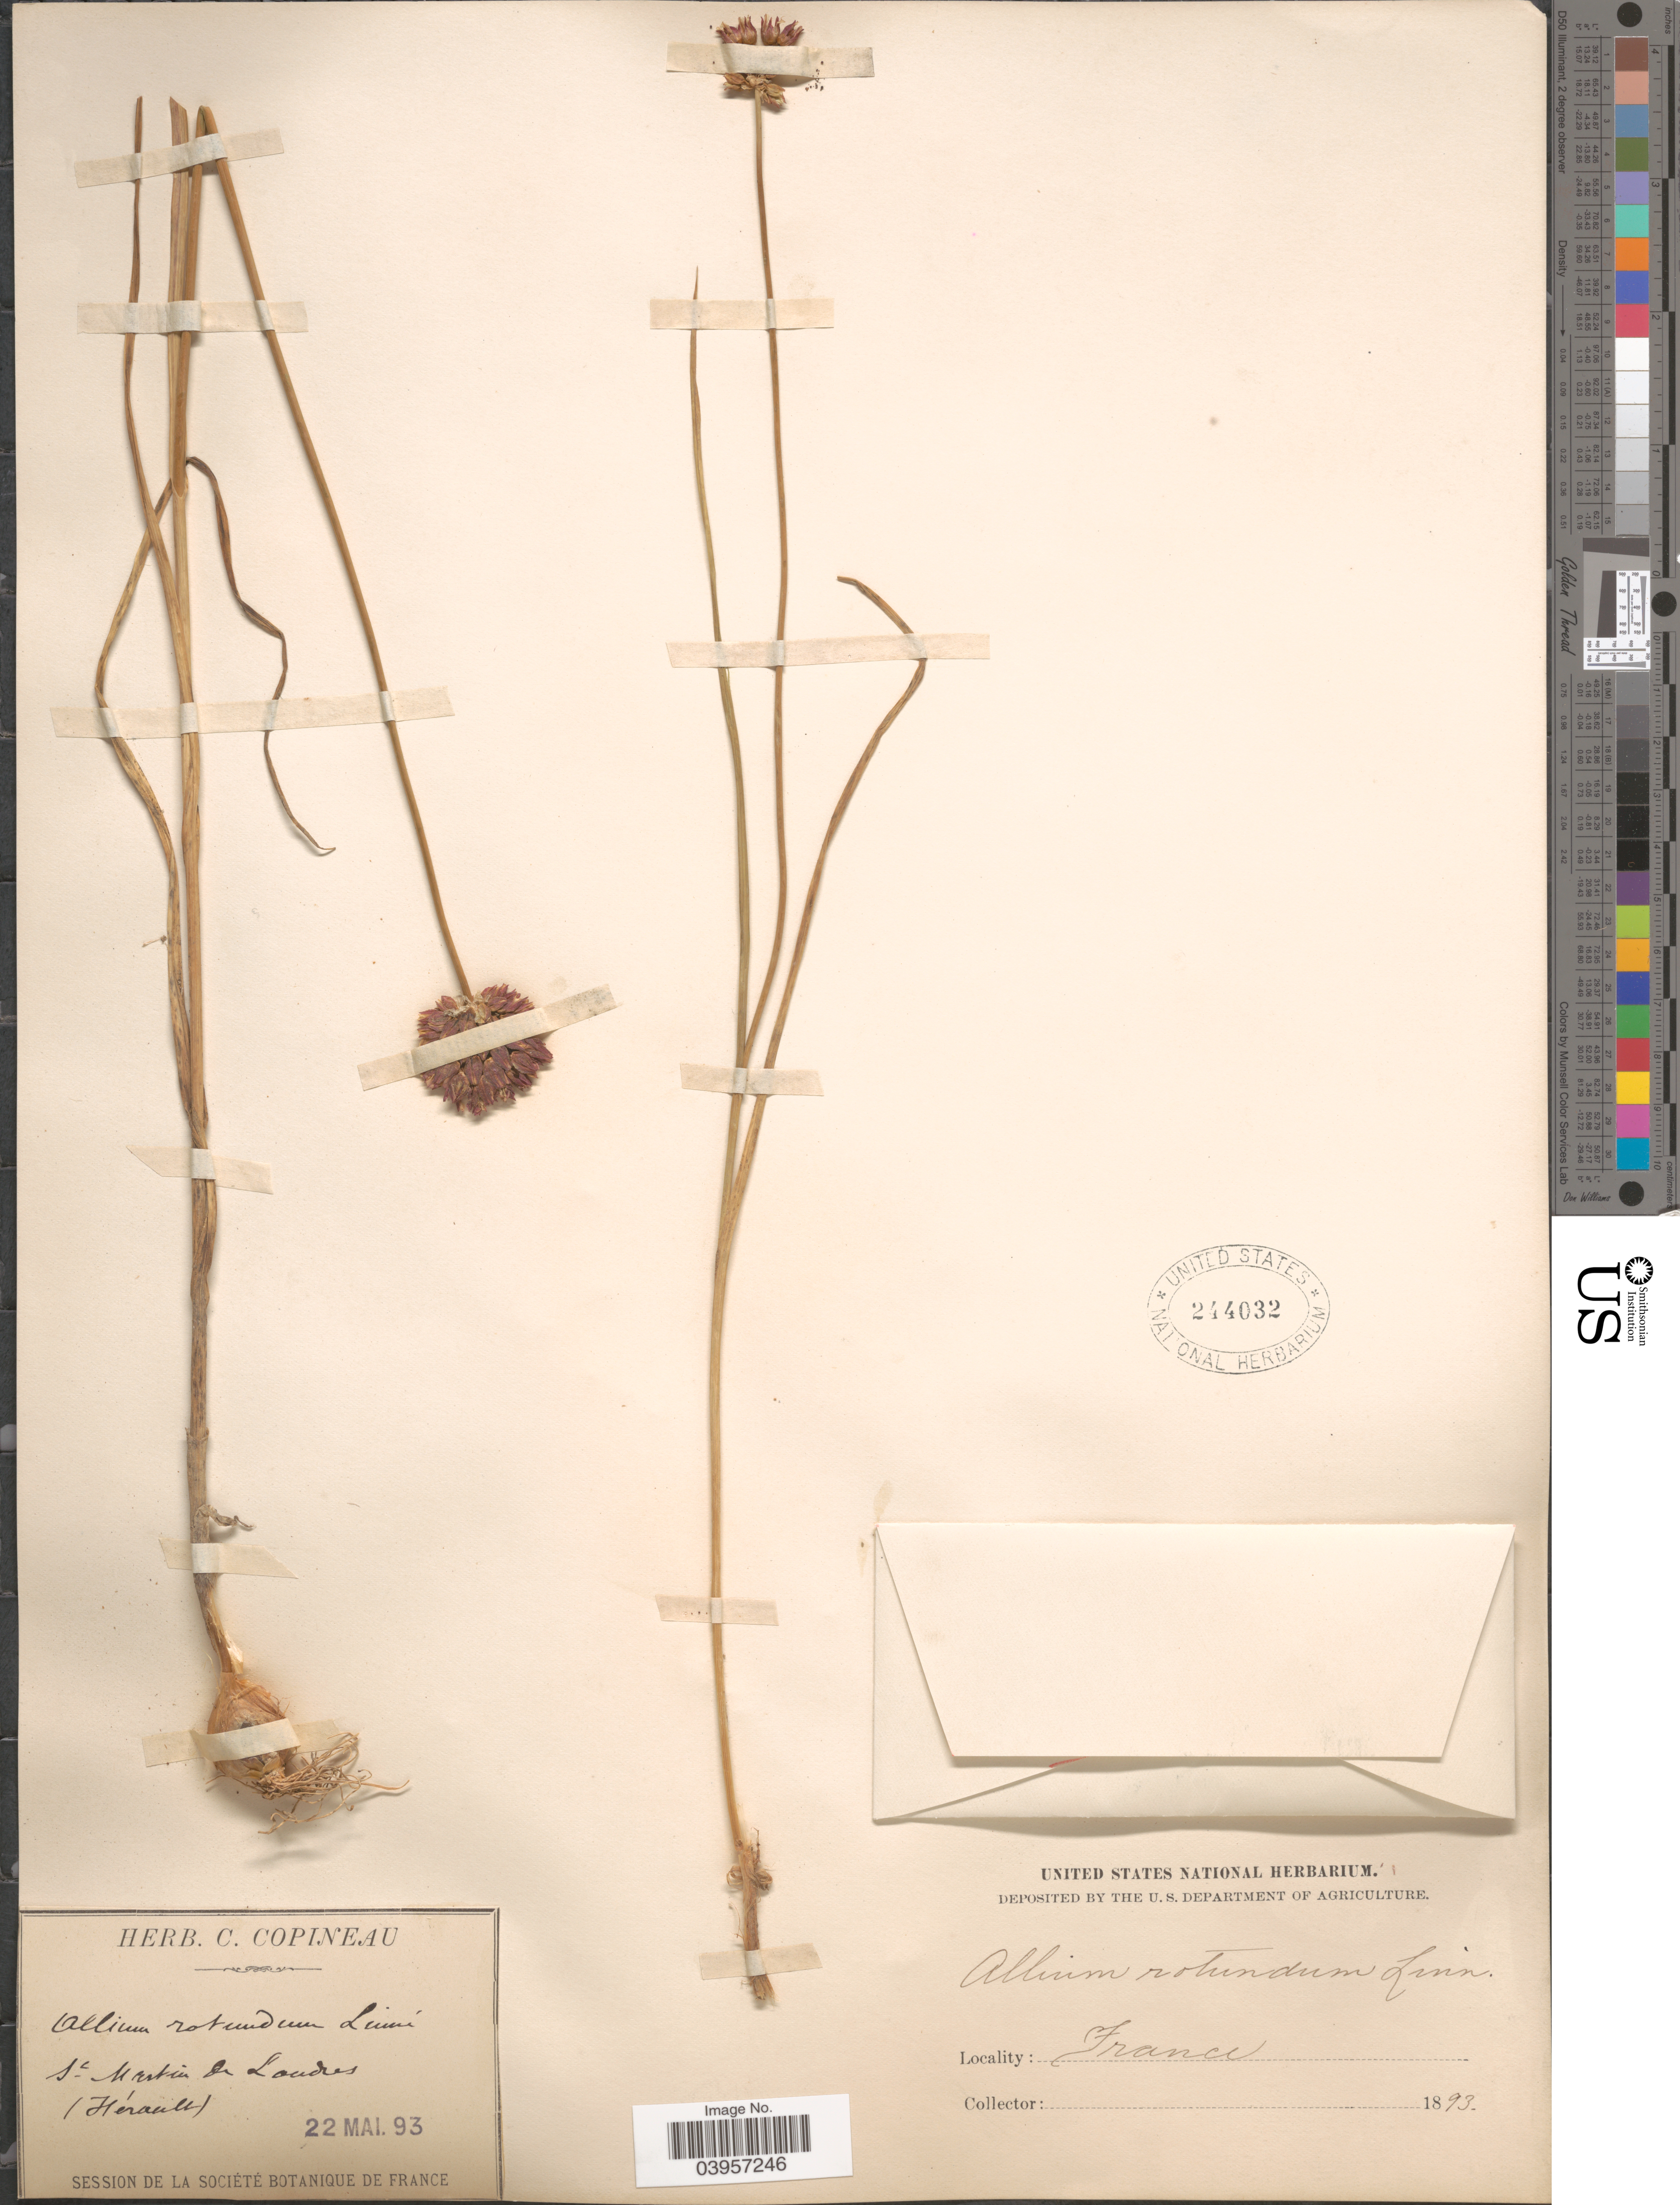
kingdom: Plantae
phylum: Tracheophyta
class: Liliopsida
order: Asparagales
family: Amaryllidaceae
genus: Allium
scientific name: Allium rotundum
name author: L.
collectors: C. Copineau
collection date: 1893-05-22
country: France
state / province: Occitanie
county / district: Hérault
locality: St. Martin de Landres (Hérault).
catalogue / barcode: US 244032